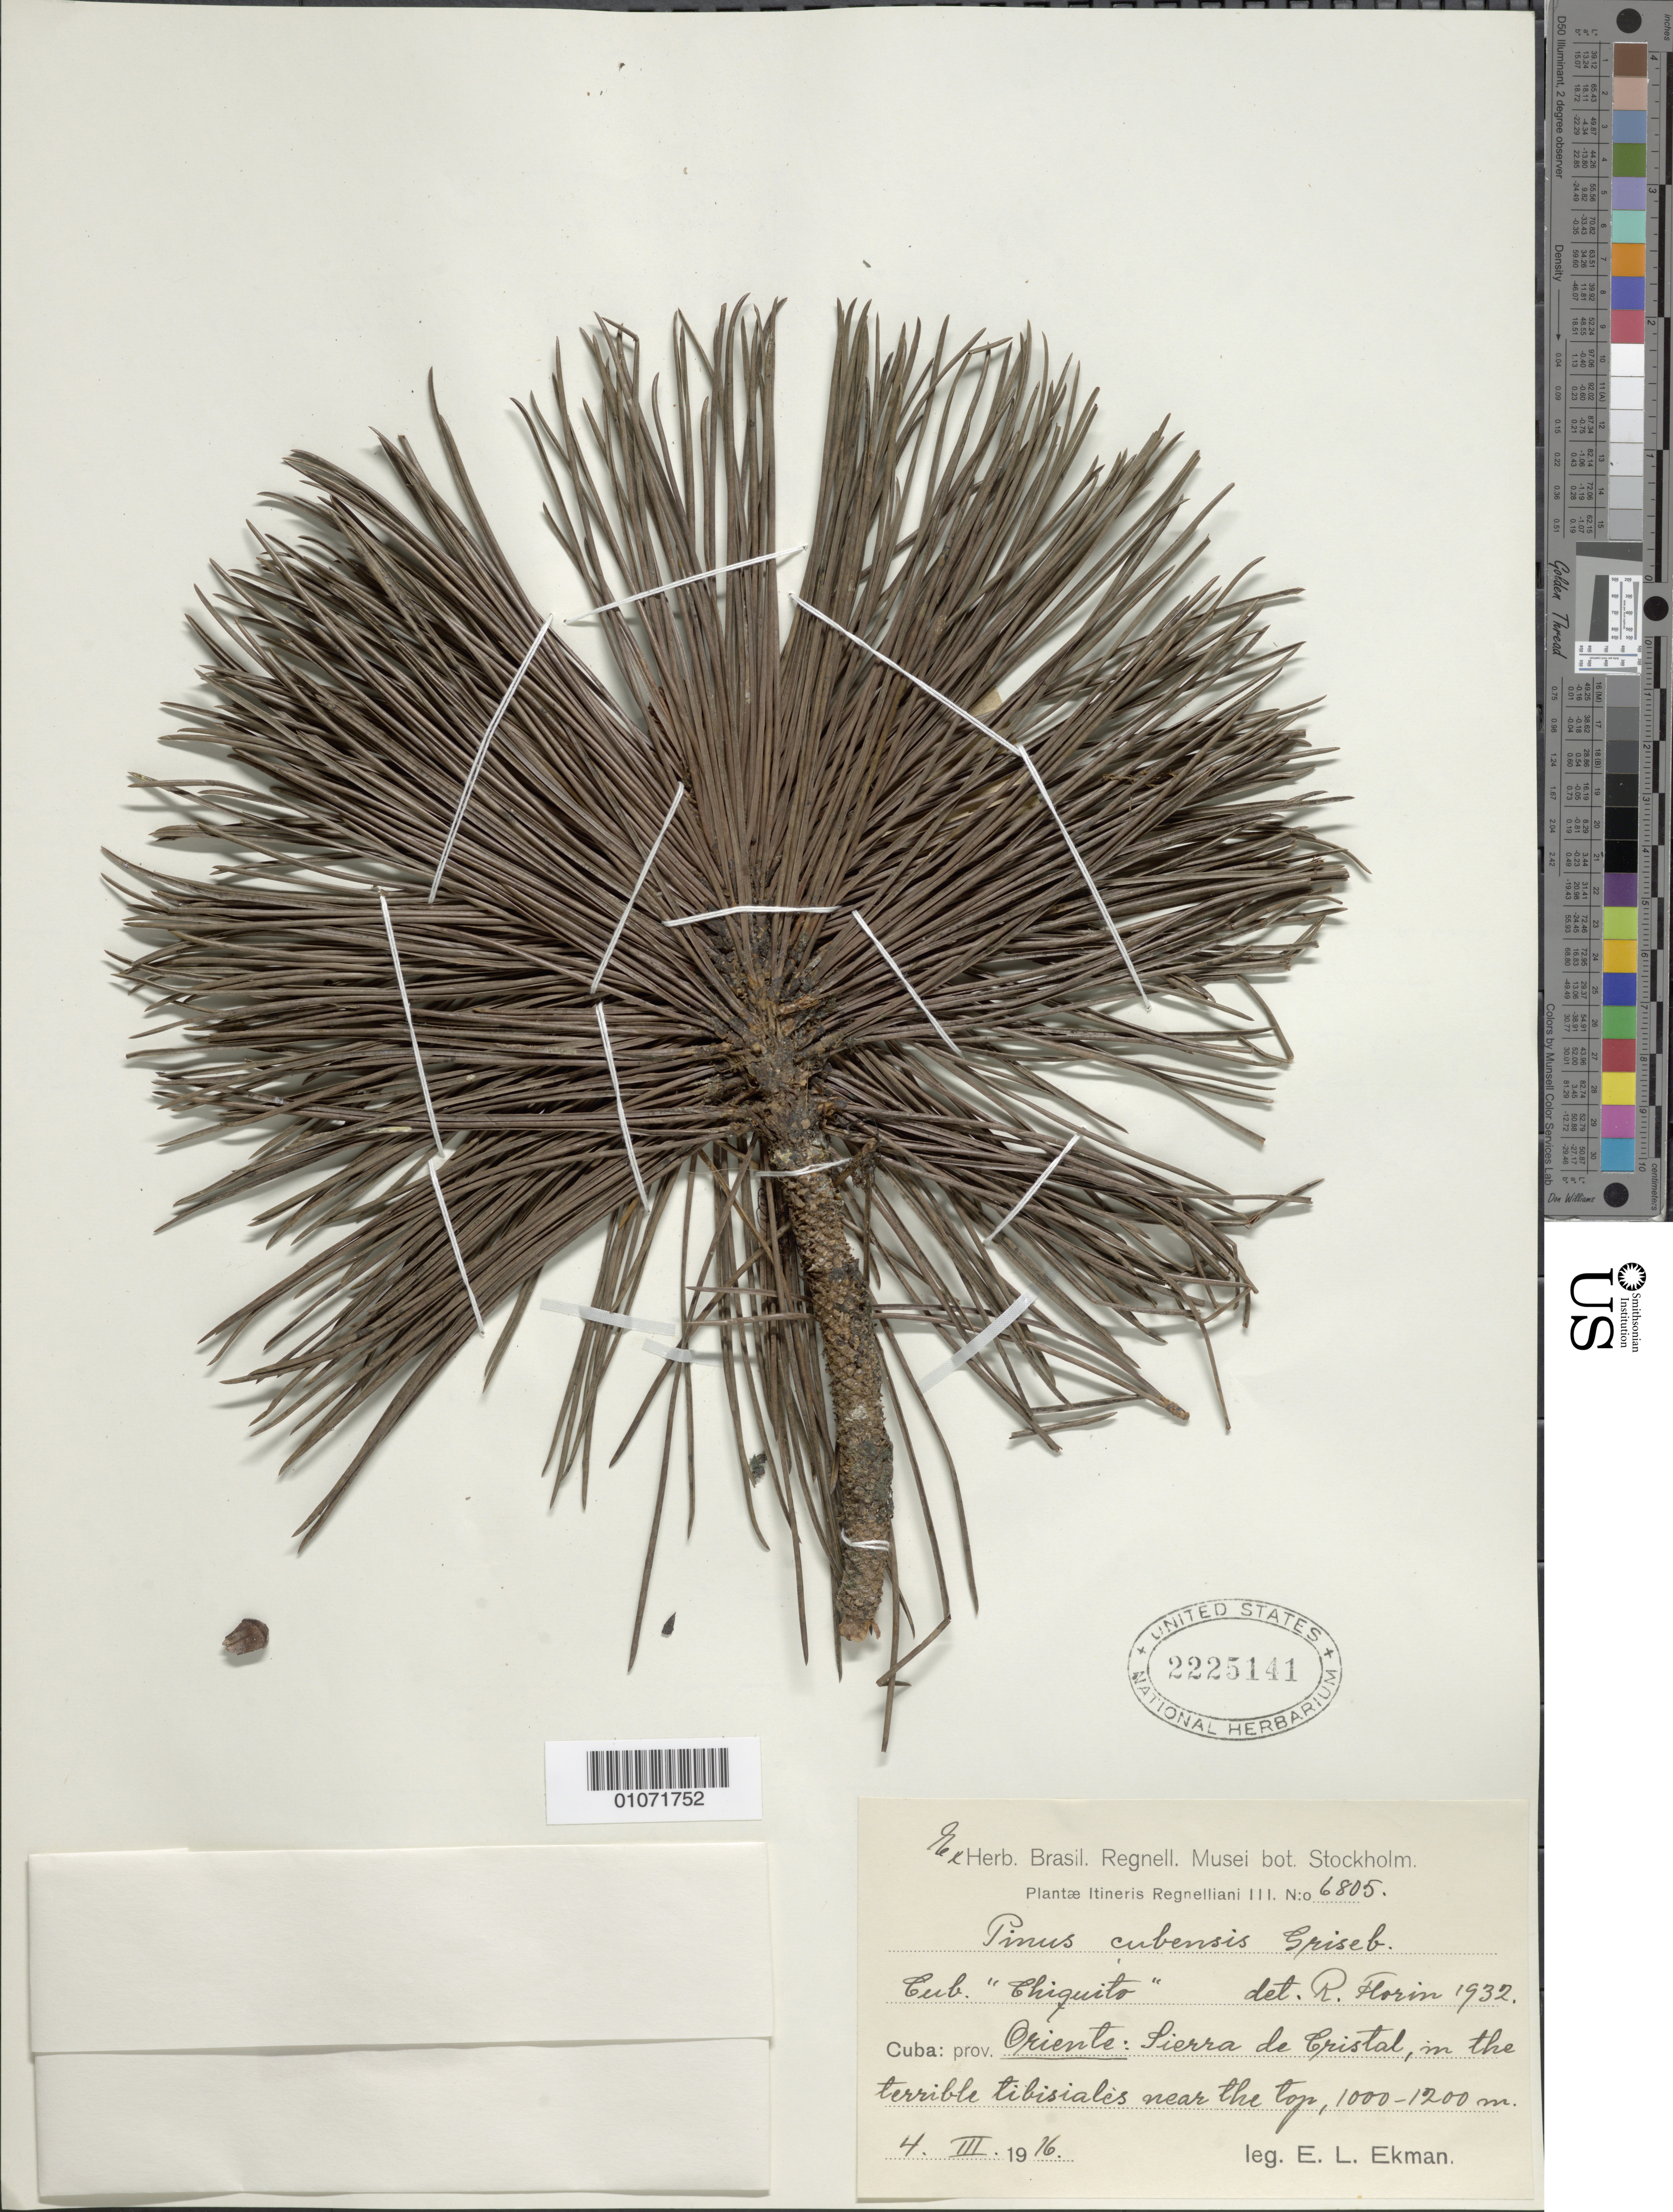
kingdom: Plantae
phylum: Tracheophyta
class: Pinopsida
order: Pinales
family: Pinaceae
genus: Pinus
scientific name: Pinus cubensis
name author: Griseb.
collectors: E. L. Ekman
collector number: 6805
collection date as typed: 04 Mar 1916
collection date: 1916-03-04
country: Cuba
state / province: Oriente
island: Cuba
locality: Sierra de Epistal, in the terrible tilisiales near the top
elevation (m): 1000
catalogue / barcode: US 2225141